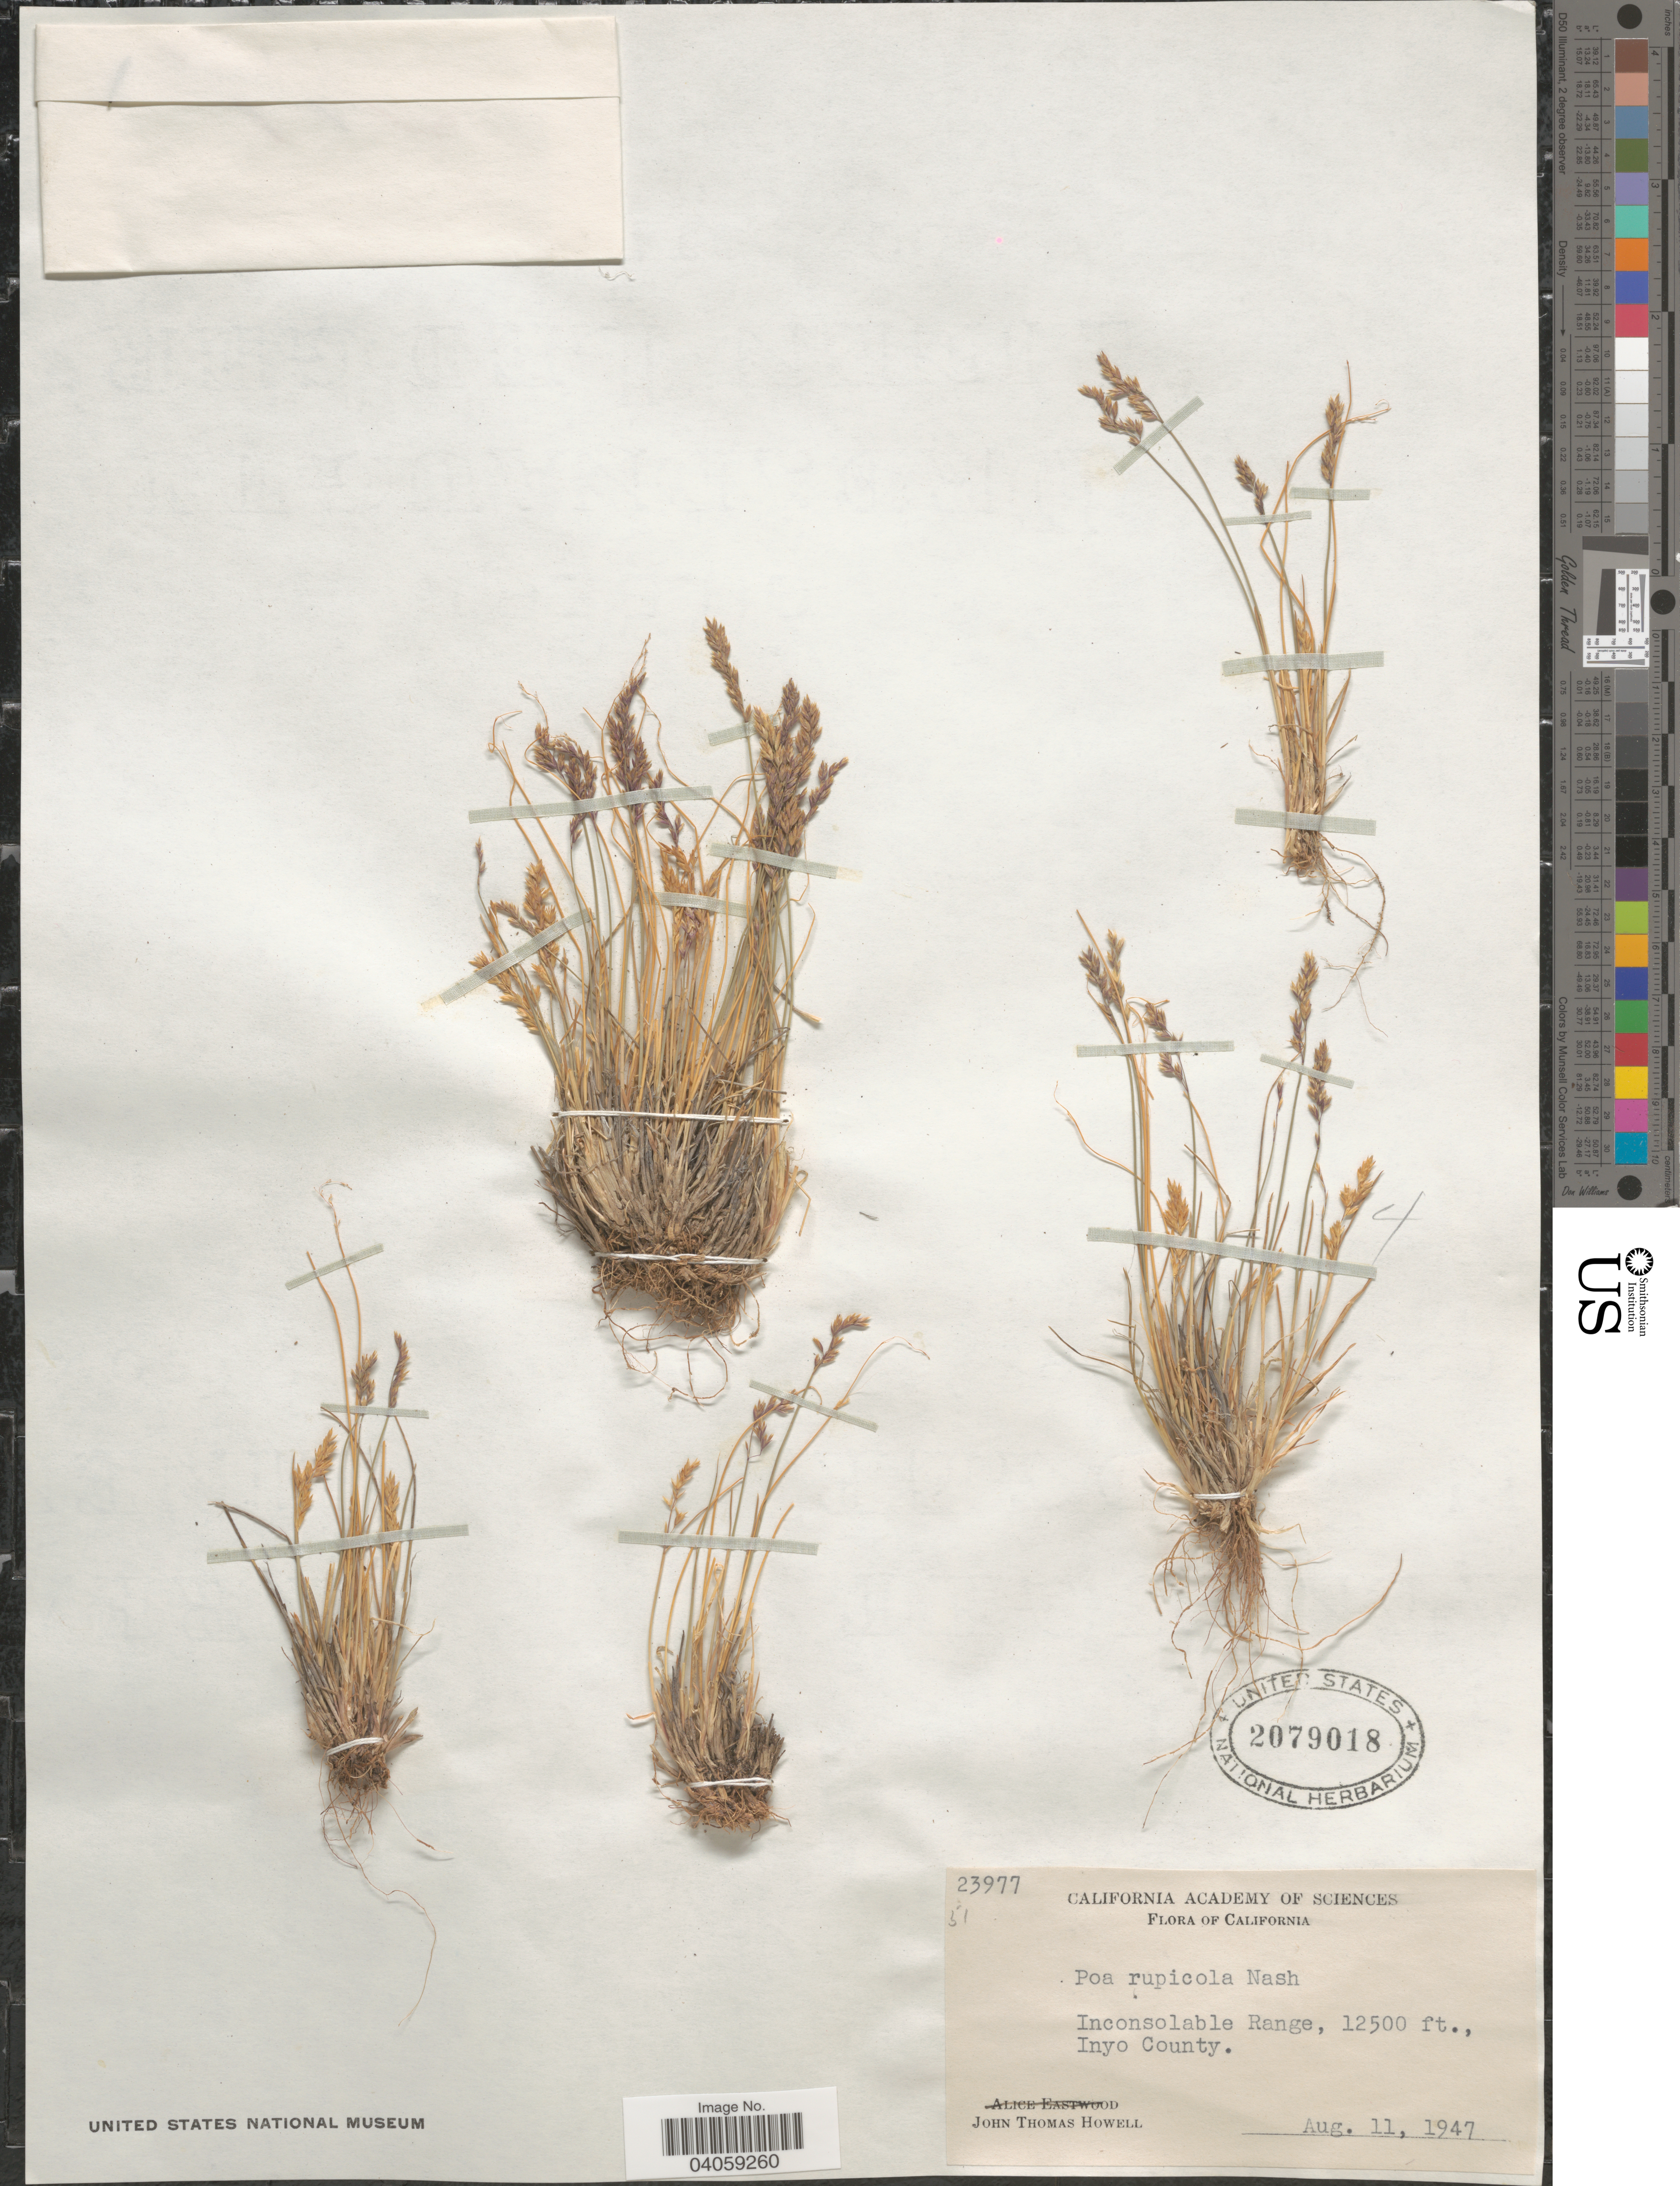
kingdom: Plantae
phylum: Tracheophyta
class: Liliopsida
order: Poales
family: Poaceae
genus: Poa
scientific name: Poa glauca subsp. rupicola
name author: (Nash) W.A. Weber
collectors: J. T. Howell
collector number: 23977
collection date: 1947-08-11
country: United States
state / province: California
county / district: Inyo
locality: Inconsolable Range, Inyo County.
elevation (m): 3810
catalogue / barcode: US 2079018